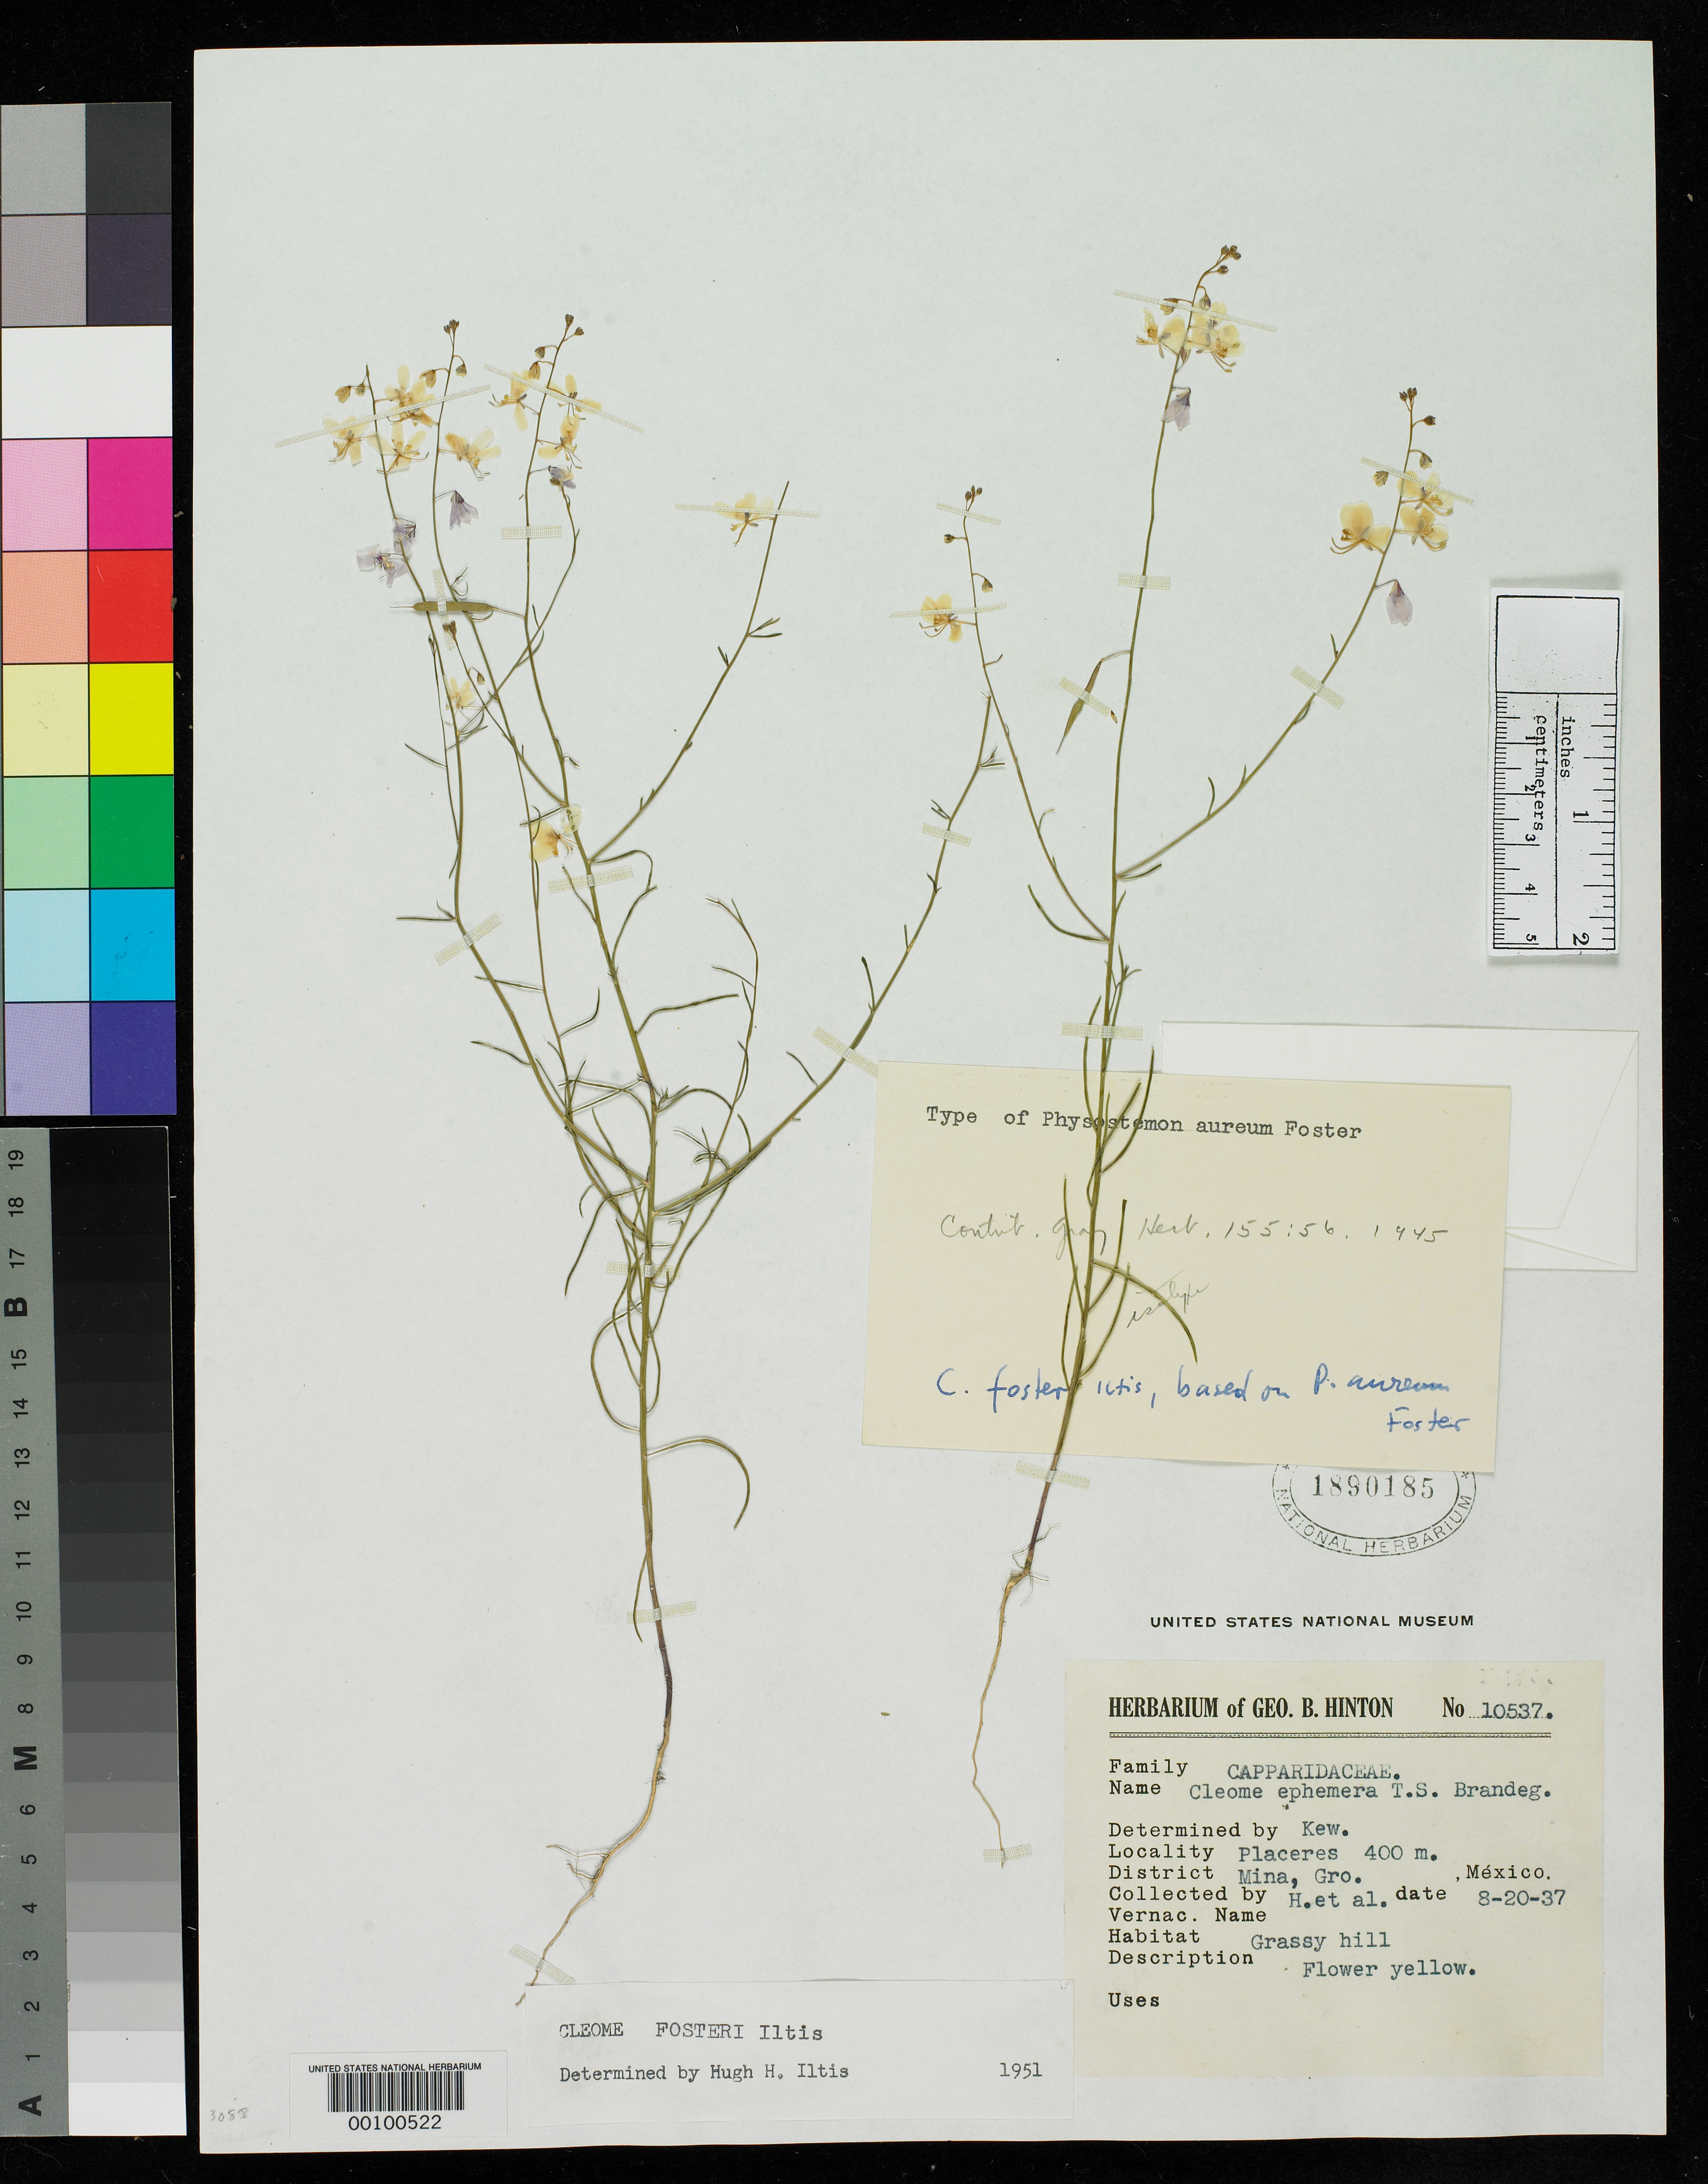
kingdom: Plantae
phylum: Tracheophyta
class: Magnoliopsida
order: Brassicales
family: Cleomaceae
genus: Physostemon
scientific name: Physostemon aureus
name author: R.C. Foster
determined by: Iltis, Hugh Hellmut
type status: Isotype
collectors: G. B. Hinton & et al.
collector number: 10537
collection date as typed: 20 Aug 1937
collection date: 1937-08-20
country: Mexico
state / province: Guerrero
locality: Placeres, District Mina, Gro.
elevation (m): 400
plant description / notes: Non Cleome aurea (Nutt.) Torr. & A. Gray.; Also a type of Cleome fosteriana Iltis, nom. nov.; Replacement name for Physostemon aureum Foster, non Cleome aurea (Nutt.) Torr. & A. Gray.; Also a type of Physostemon aureum Foster.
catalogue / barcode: US 1890185